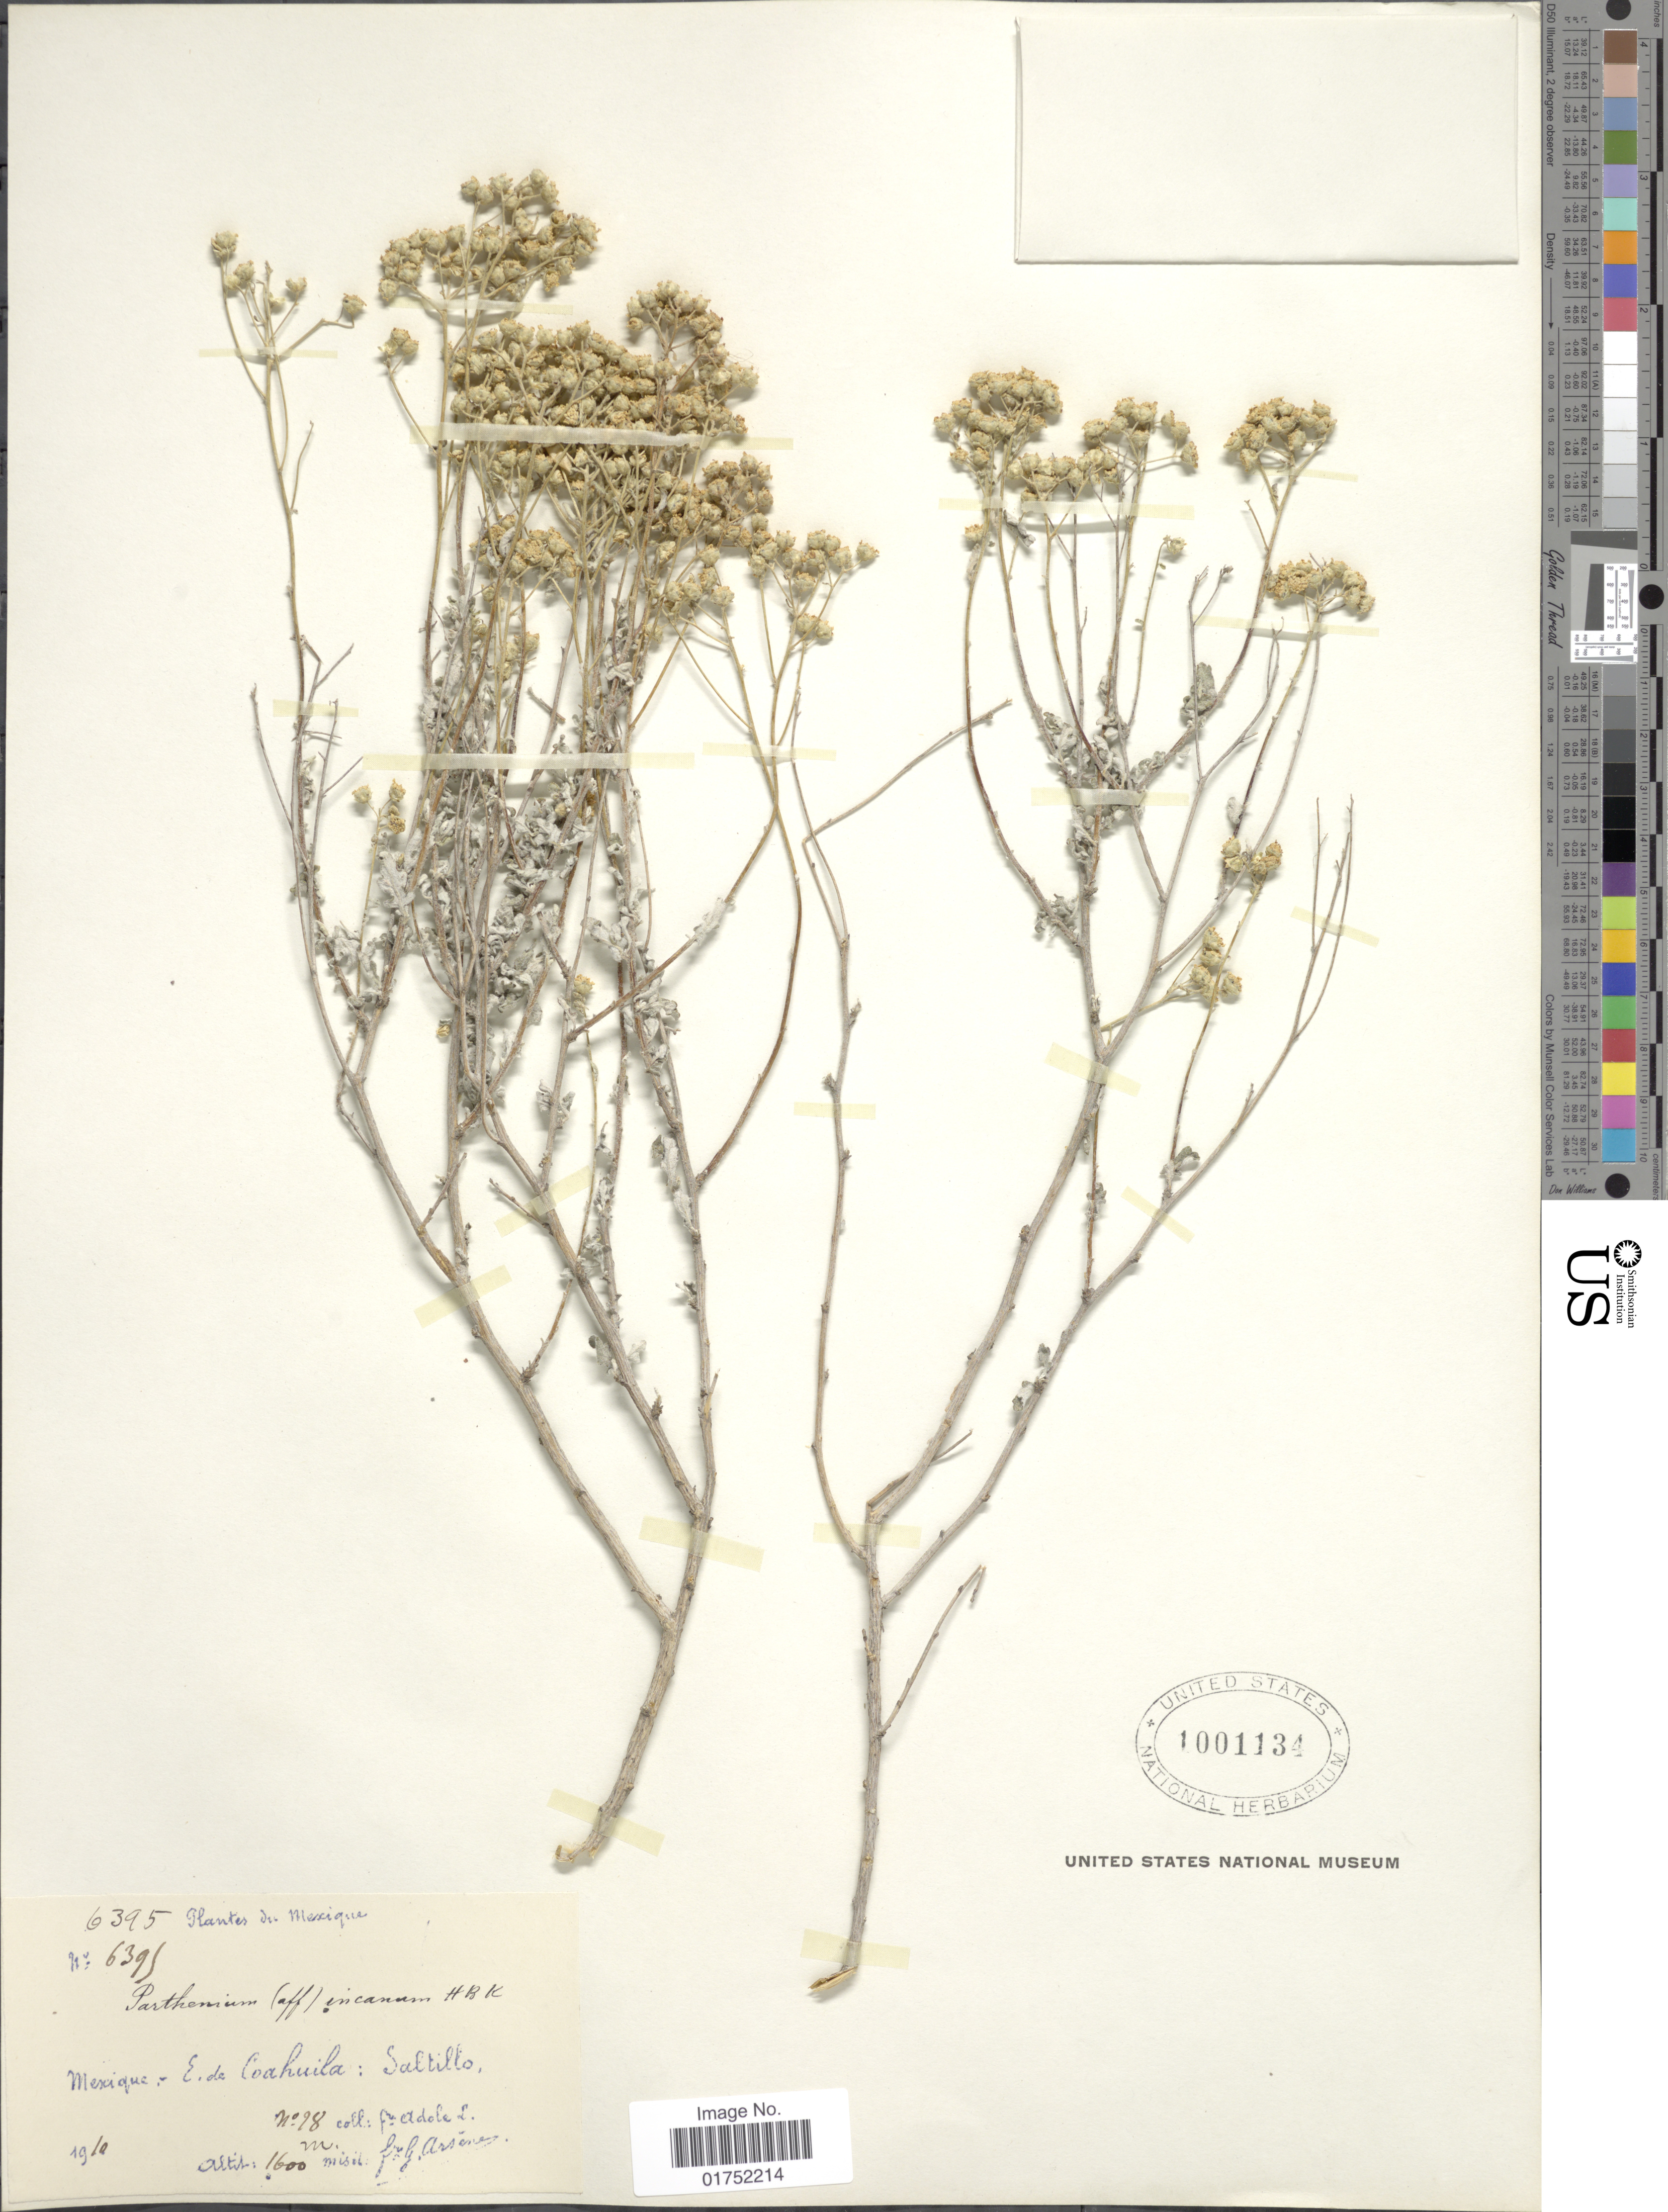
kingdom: Plantae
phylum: Tracheophyta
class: Magnoliopsida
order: Asterales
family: Asteraceae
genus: Parthenium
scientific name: Parthenium incanum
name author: Kunth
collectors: Bro. Adole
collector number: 28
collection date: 1910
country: Mexico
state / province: Coahuila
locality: E. de Coahuila, Saltillo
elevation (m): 1600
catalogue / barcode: US 1001134